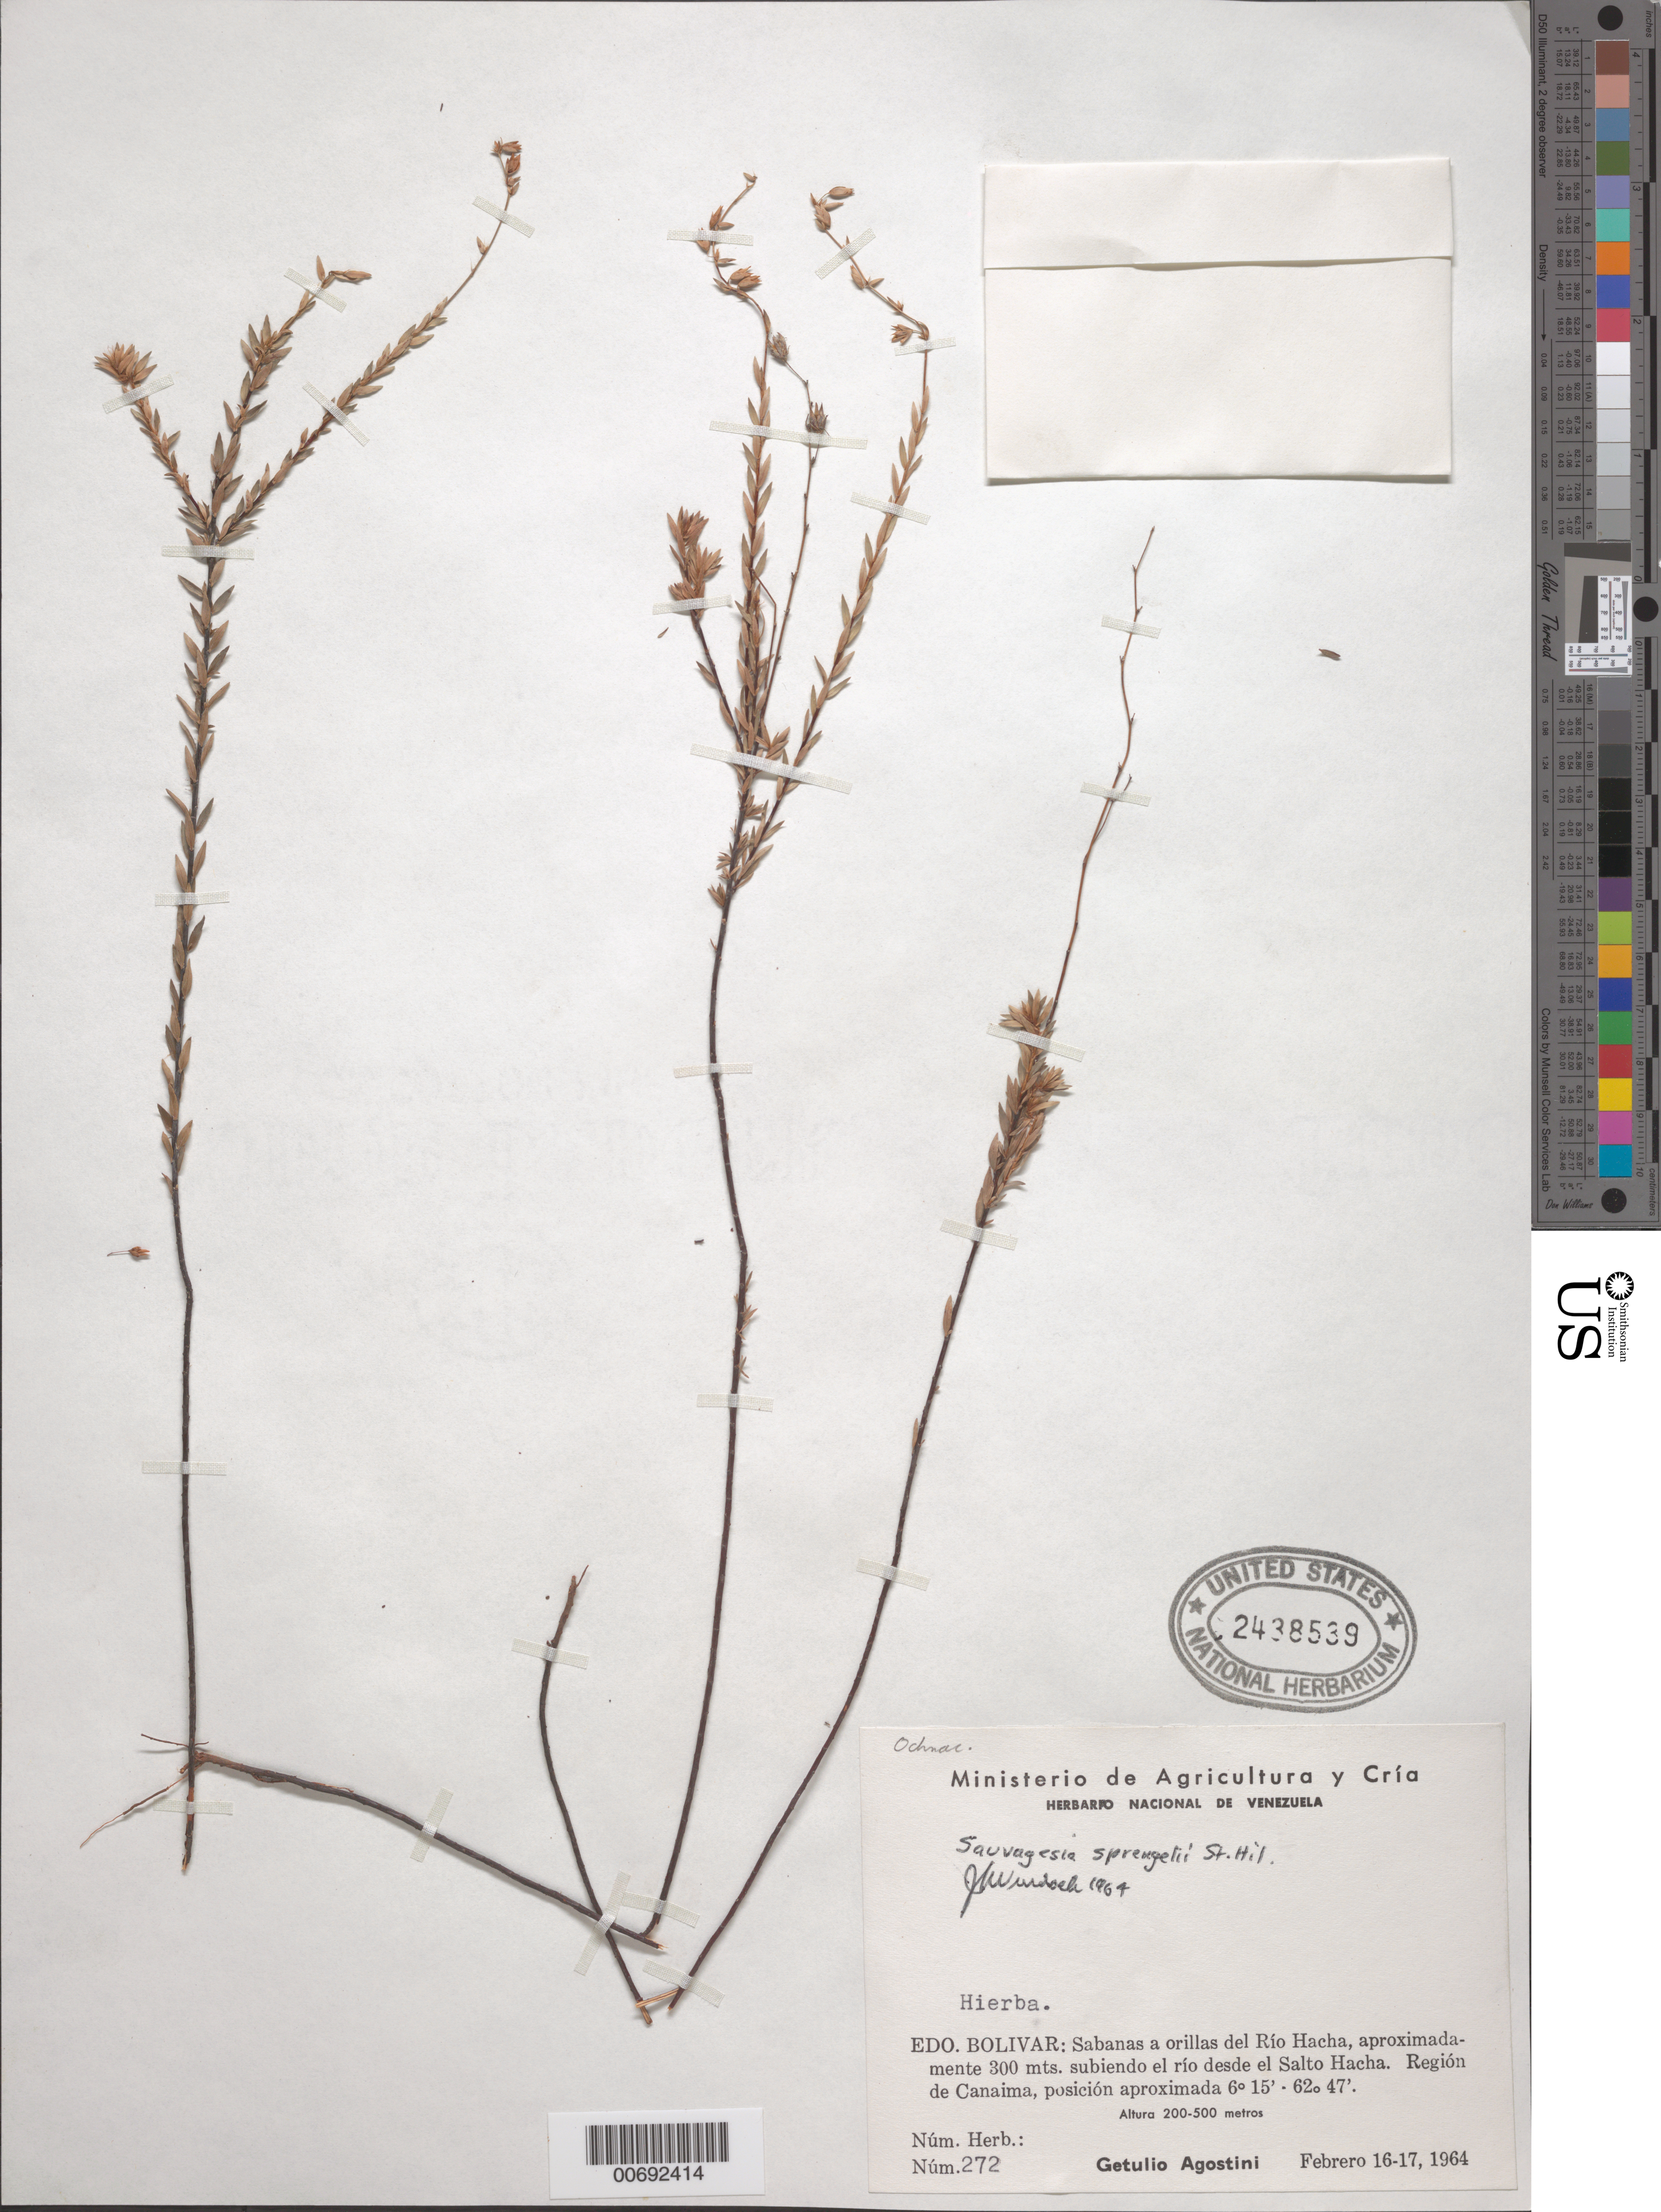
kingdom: Plantae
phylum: Tracheophyta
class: Magnoliopsida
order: Malpighiales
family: Ochnaceae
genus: Sauvagesia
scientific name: Sauvagesia sprengelii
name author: A. St.-Hil.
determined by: Wurdack, John J., (US), US (UNITED STATES)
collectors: G. Agostini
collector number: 272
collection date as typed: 16-Feb-64 to 17-Feb-64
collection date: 1964-02-16/1964-02-17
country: Venezuela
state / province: Bolívar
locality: Isla del Río Hacha, 600 m subiendo el Salto Hacha; región de Canaima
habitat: Savannas and riverbanks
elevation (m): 200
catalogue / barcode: US 2438539